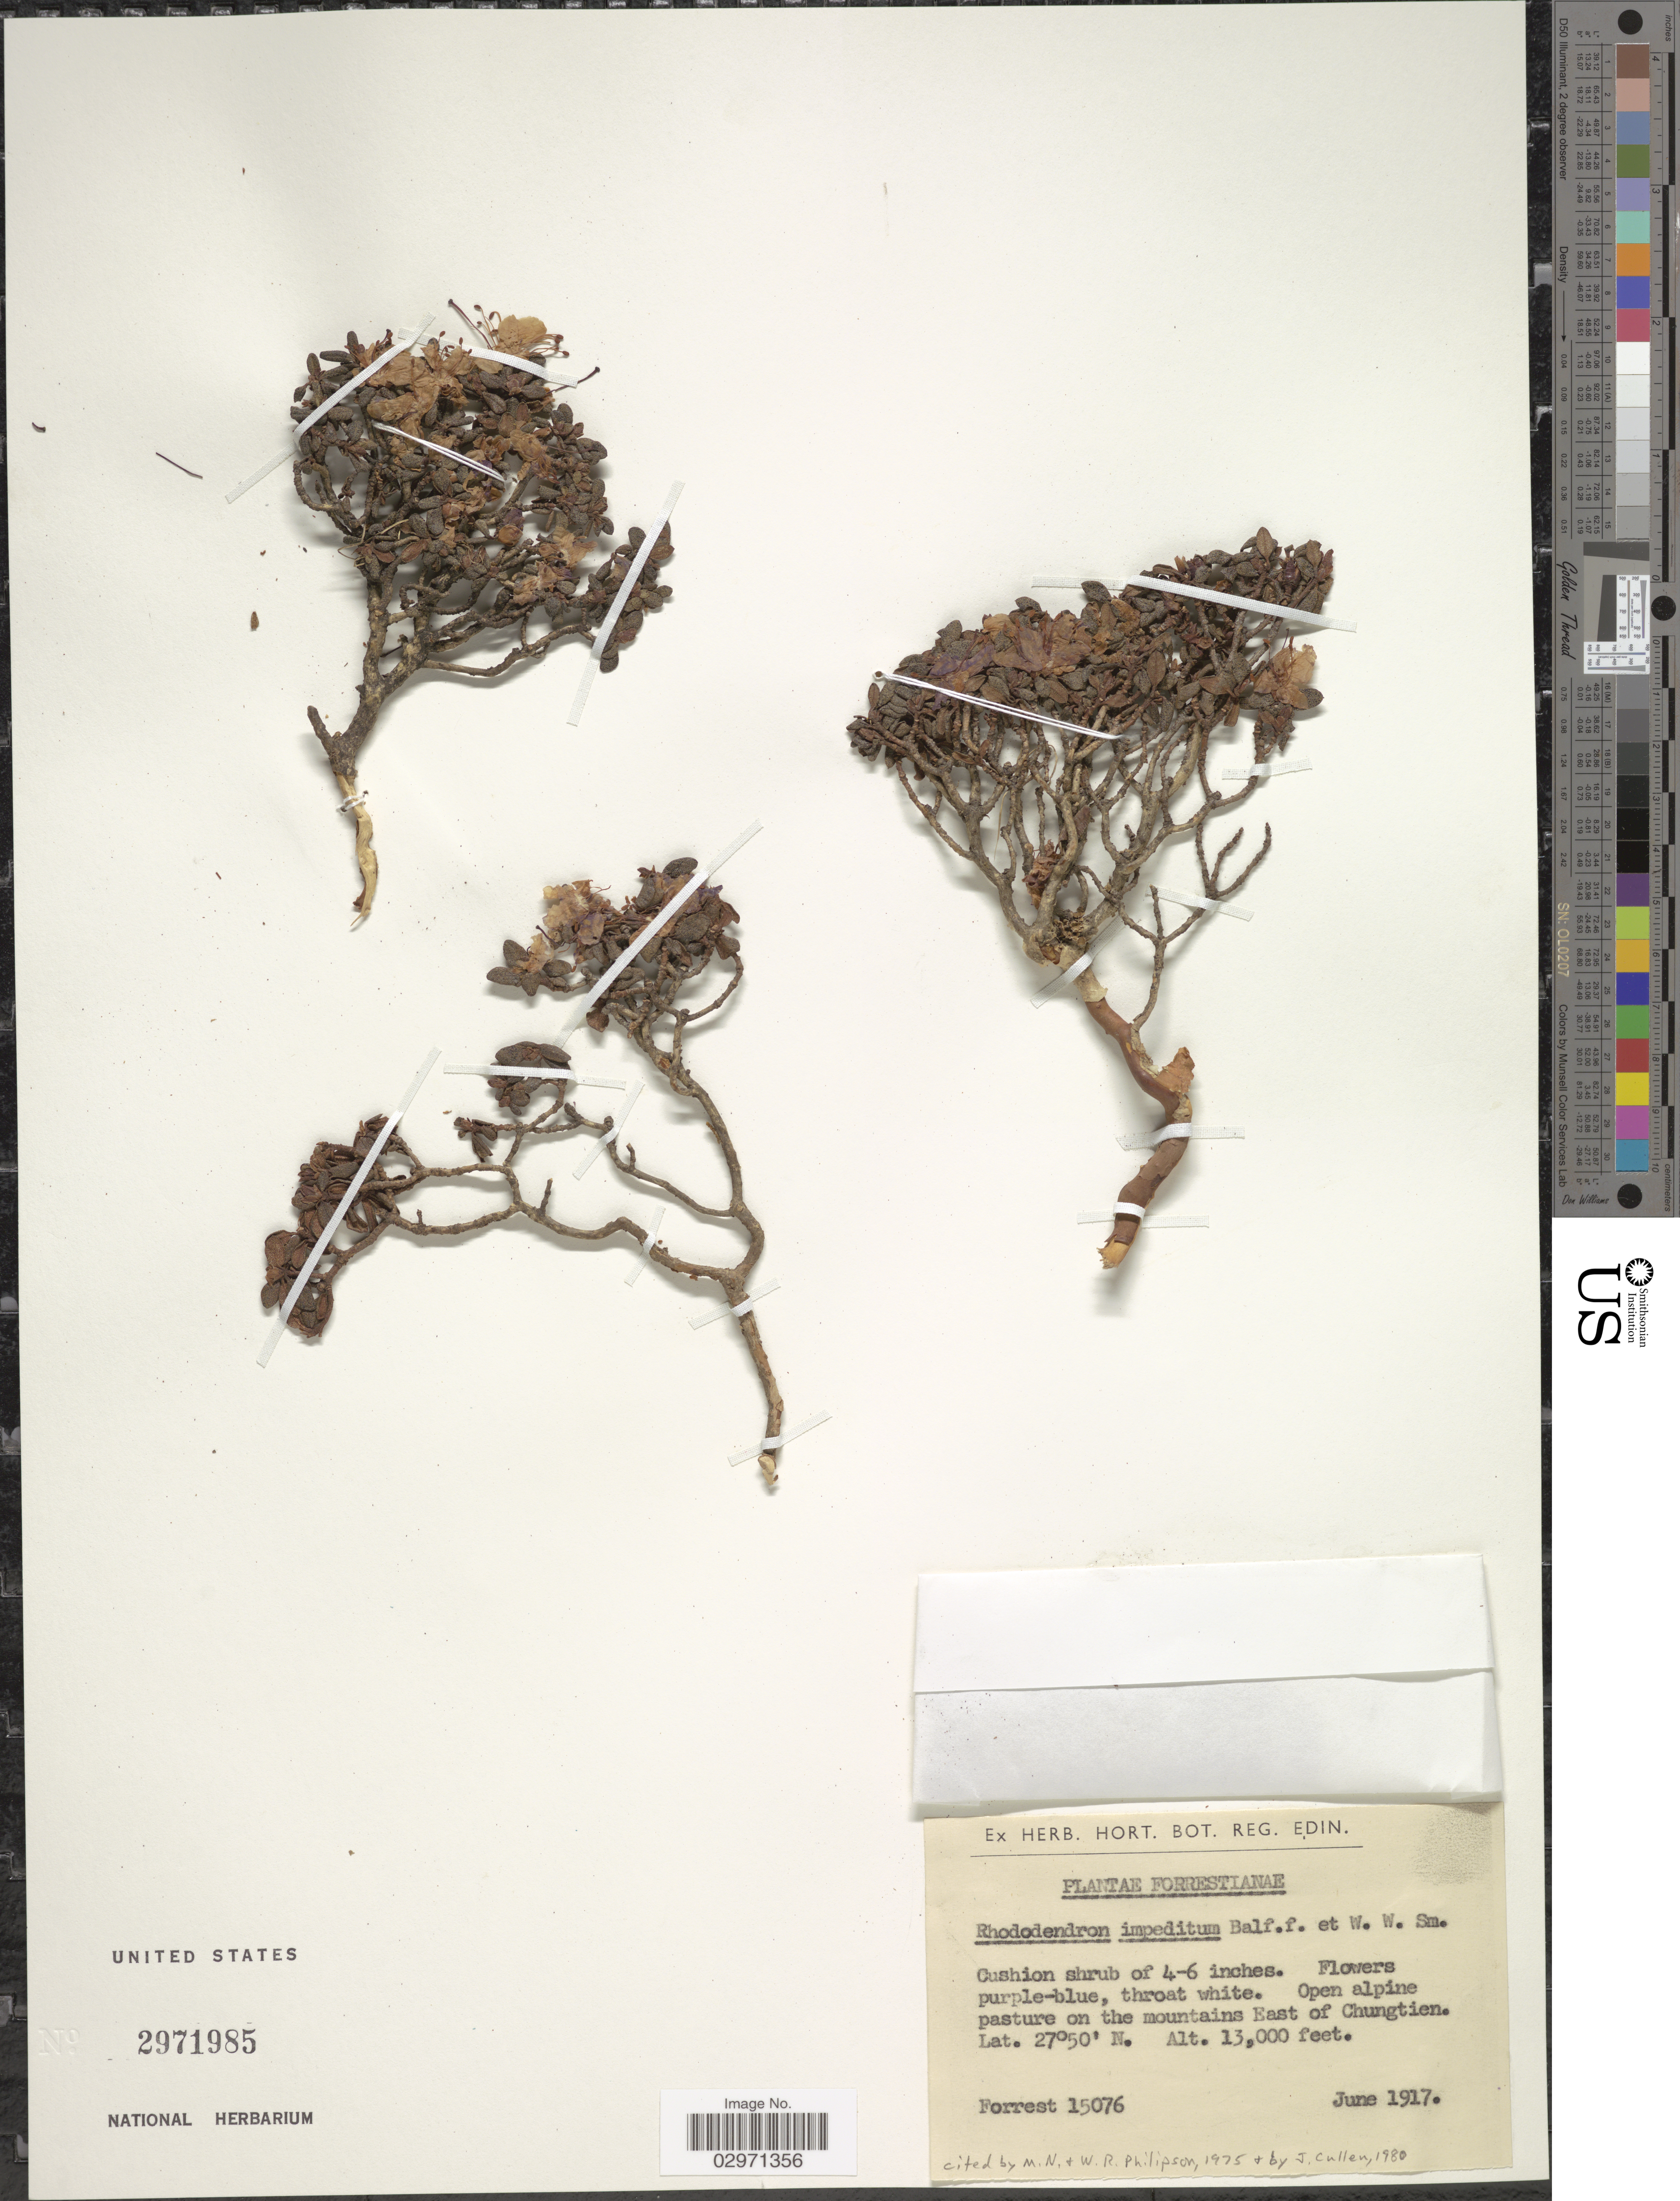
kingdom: Plantae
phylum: Tracheophyta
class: Magnoliopsida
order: Ericales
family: Ericaceae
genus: Rhododendron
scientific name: Rhododendron impeditum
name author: Balf. f. & W.W. Sm.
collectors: -. Forrest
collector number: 15076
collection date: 1917-06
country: China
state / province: Yunnan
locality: Open alpine pasture on the mountain East of Chungtien.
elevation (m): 3962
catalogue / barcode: US 2971985